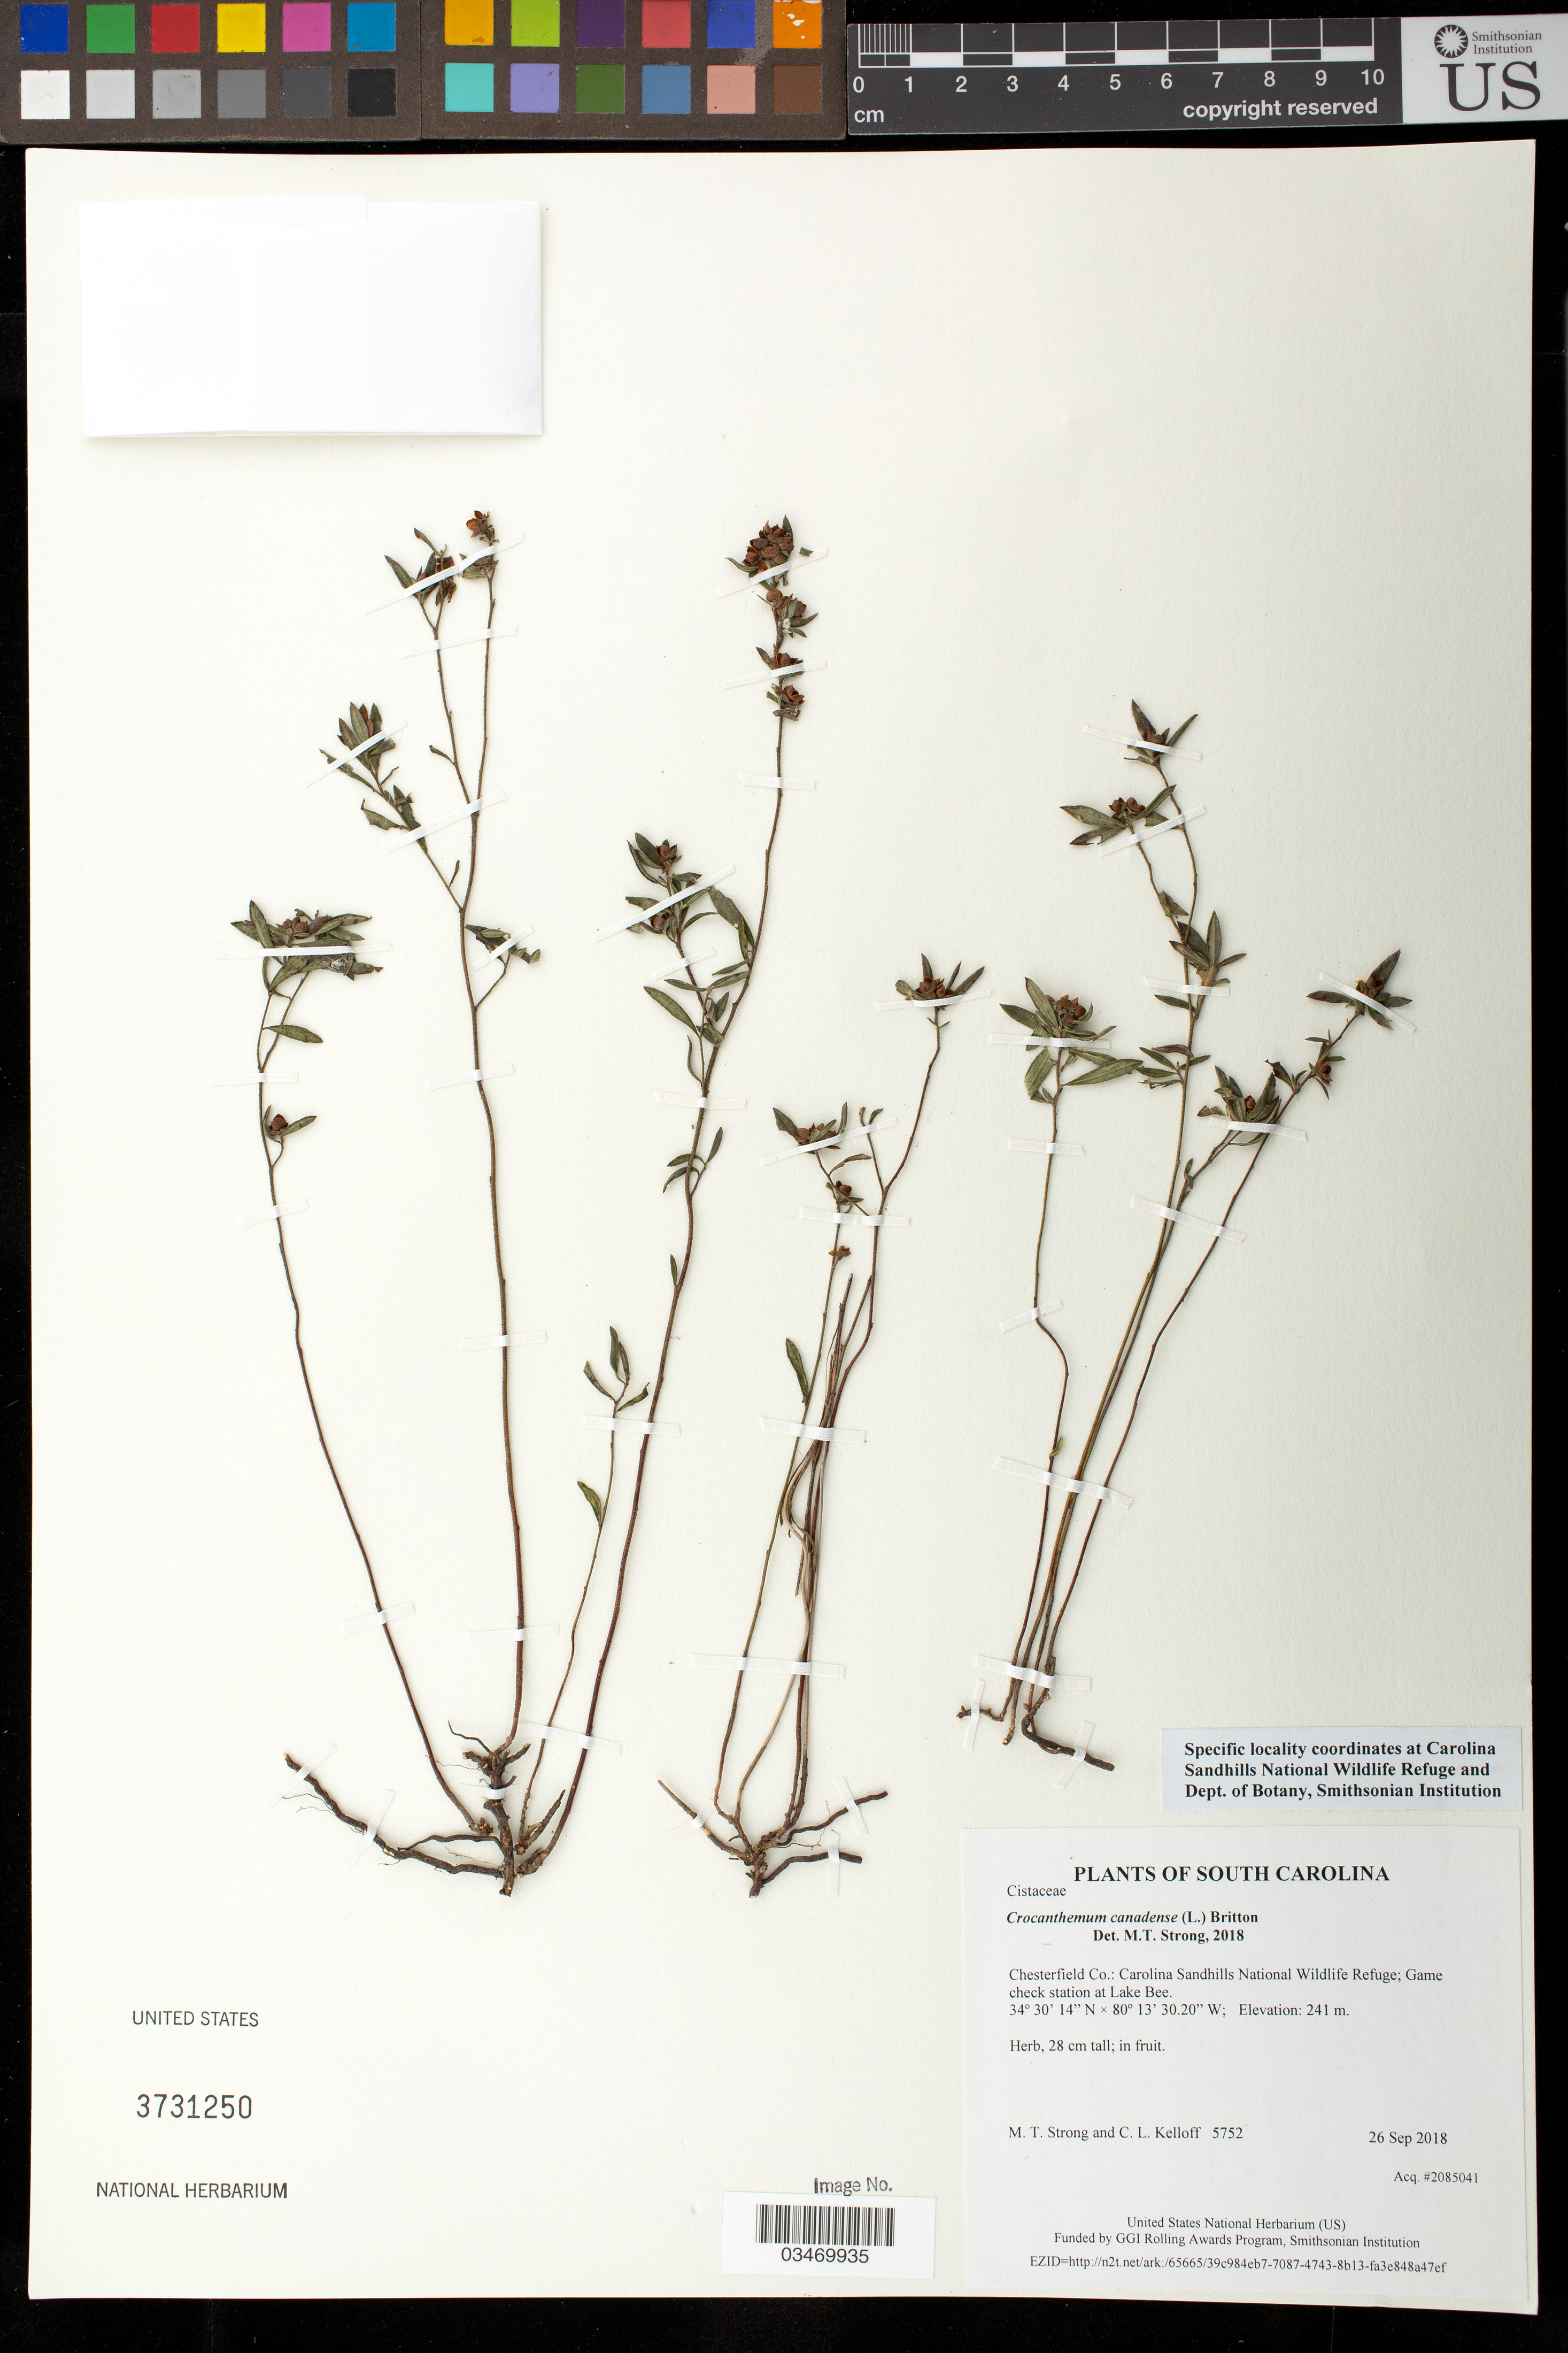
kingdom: Plantae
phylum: Tracheophyta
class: Magnoliopsida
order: Malvales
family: Cistaceae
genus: Crocanthemum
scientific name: Crocanthemum canadense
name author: (L.) Britton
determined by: Strong, M. T., (US), Smithsonian Institution - National Museum of Natural History (UNITED STATES)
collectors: M. T. Strong & C. L. Kelloff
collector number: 5752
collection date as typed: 26 Sep 2018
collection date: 2018-09-26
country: United States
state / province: South Carolina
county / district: Chesterfield Co.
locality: Carolina Sandhills National Wildlife Refuge; Game check station at Lake Bee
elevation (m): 241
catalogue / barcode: US 3731250